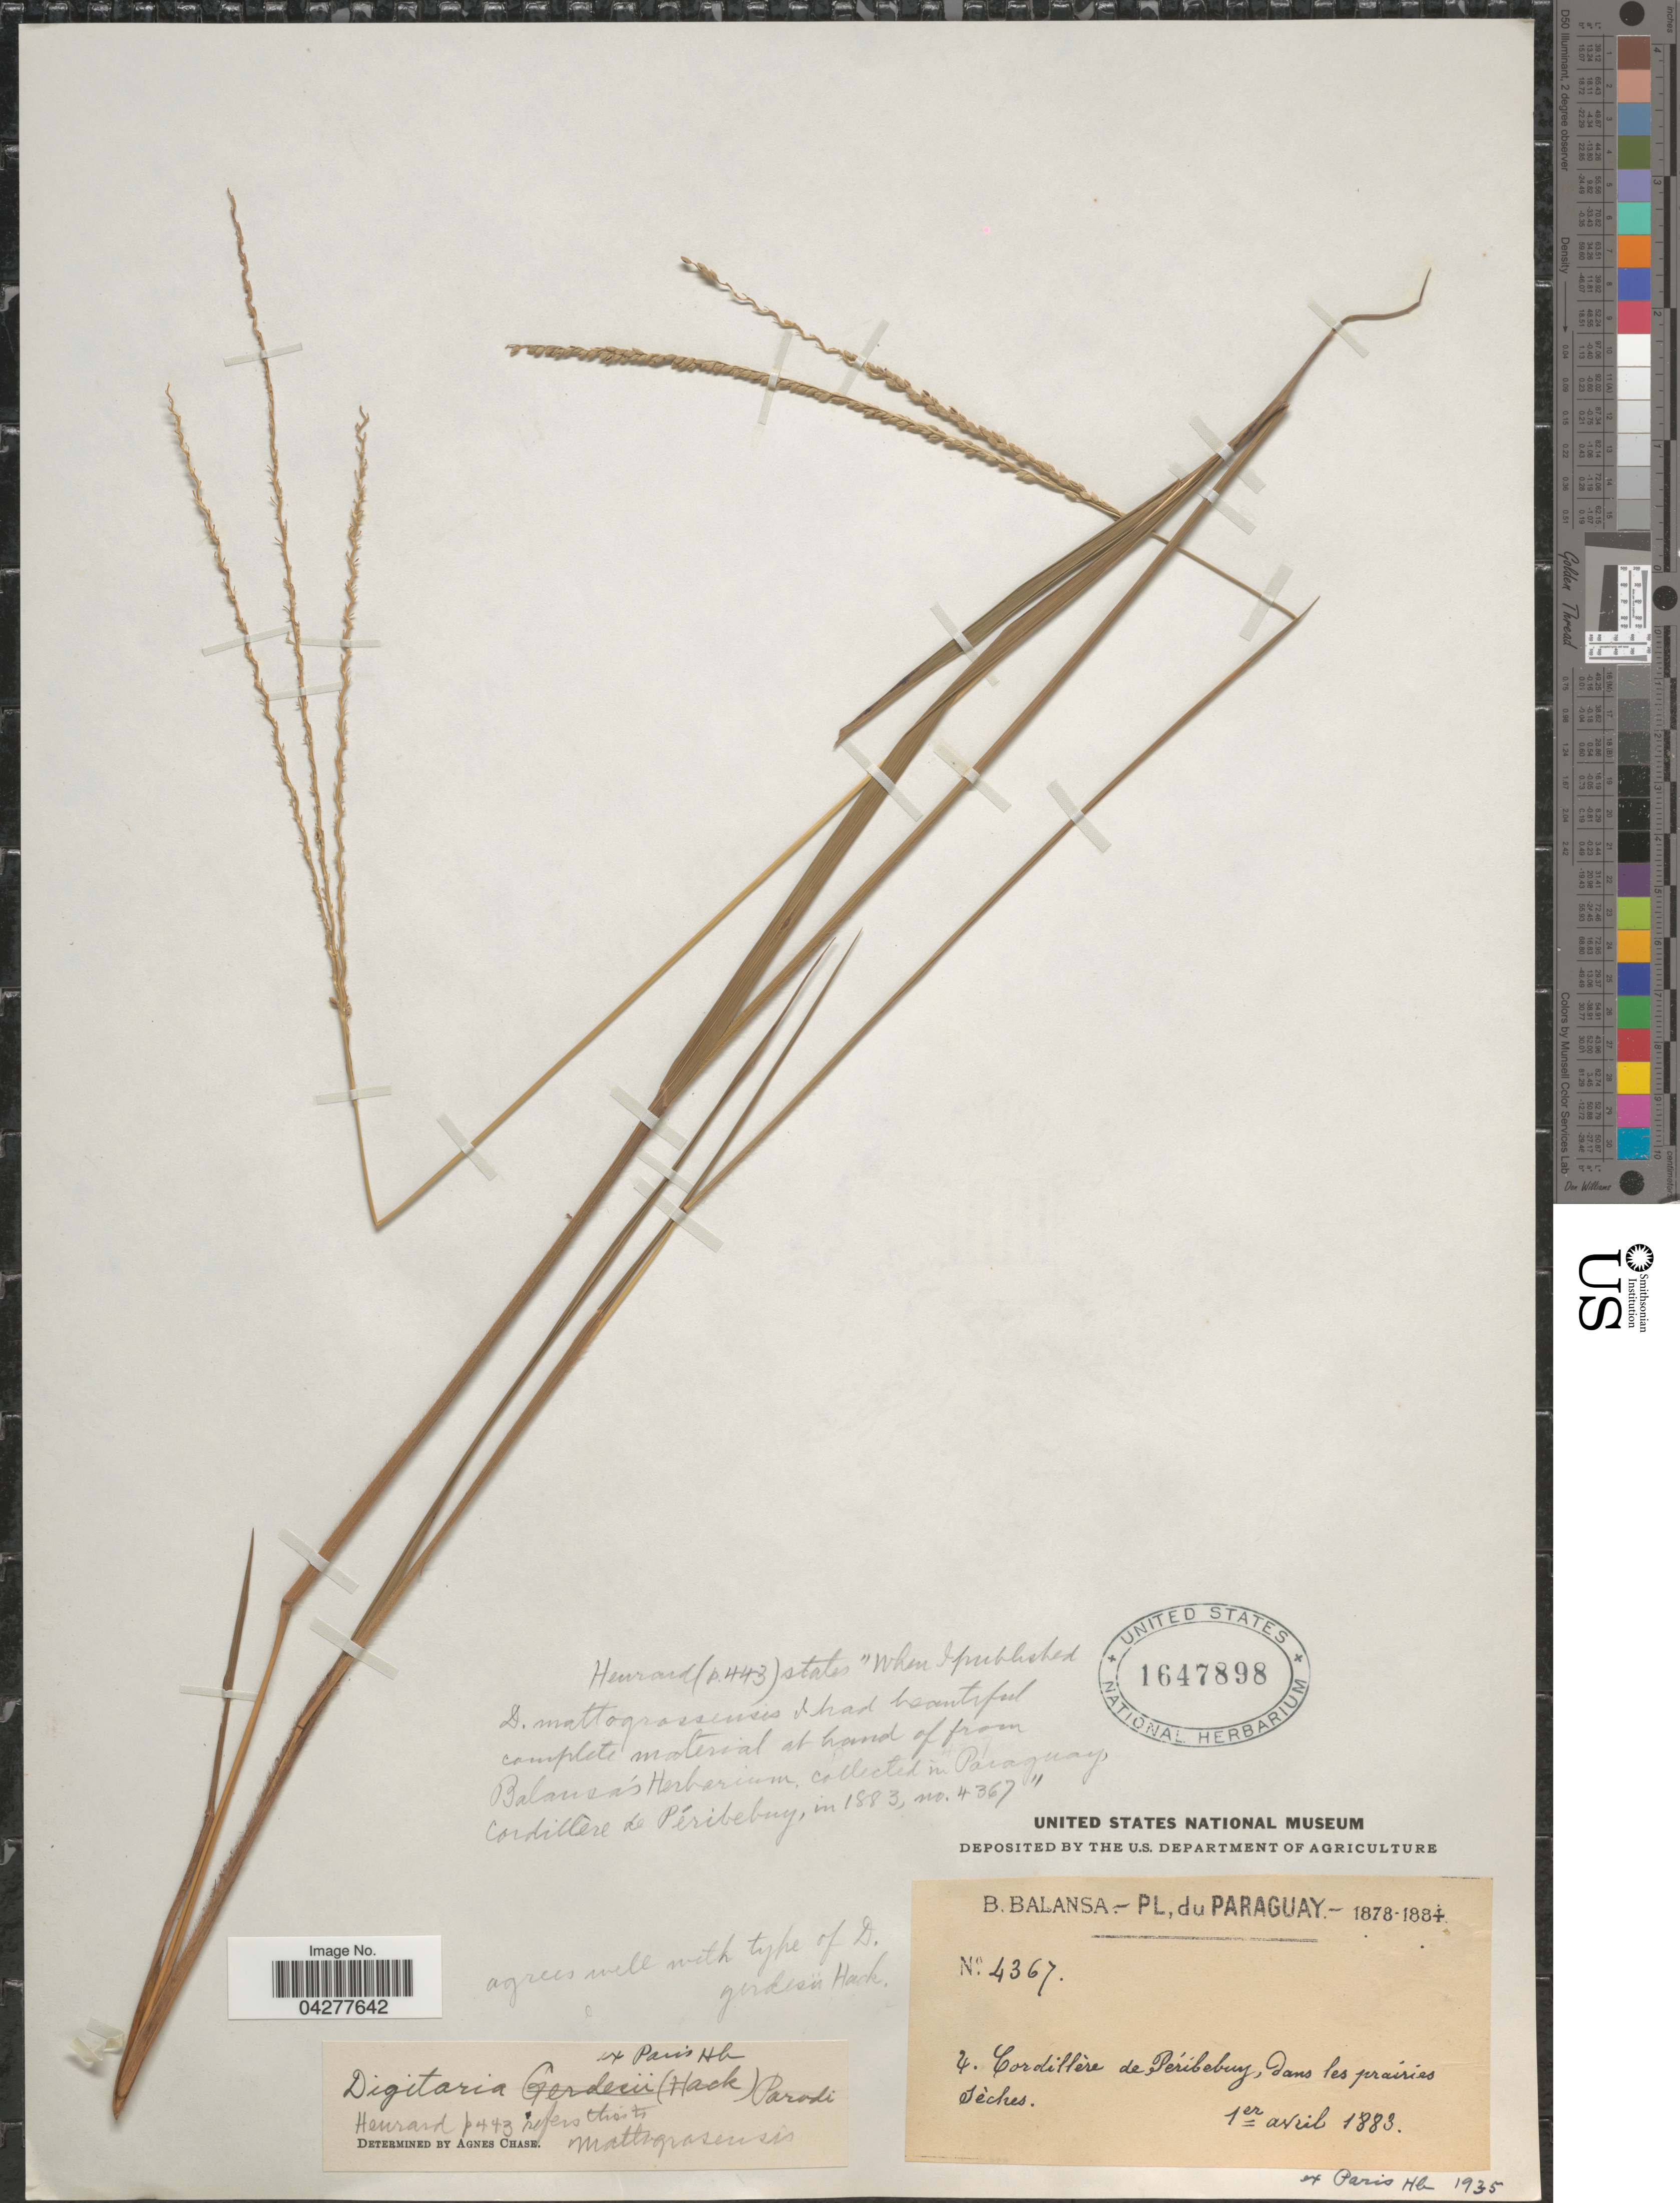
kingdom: Plantae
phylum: Tracheophyta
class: Liliopsida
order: Poales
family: Poaceae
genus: Digitaria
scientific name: Digitaria sp.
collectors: B. Balansa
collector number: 4367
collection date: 1883-04-01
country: Paraguay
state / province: Cordillera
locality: Cordillera de Peribebuy, dans les prairies sèches.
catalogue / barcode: US 1647898